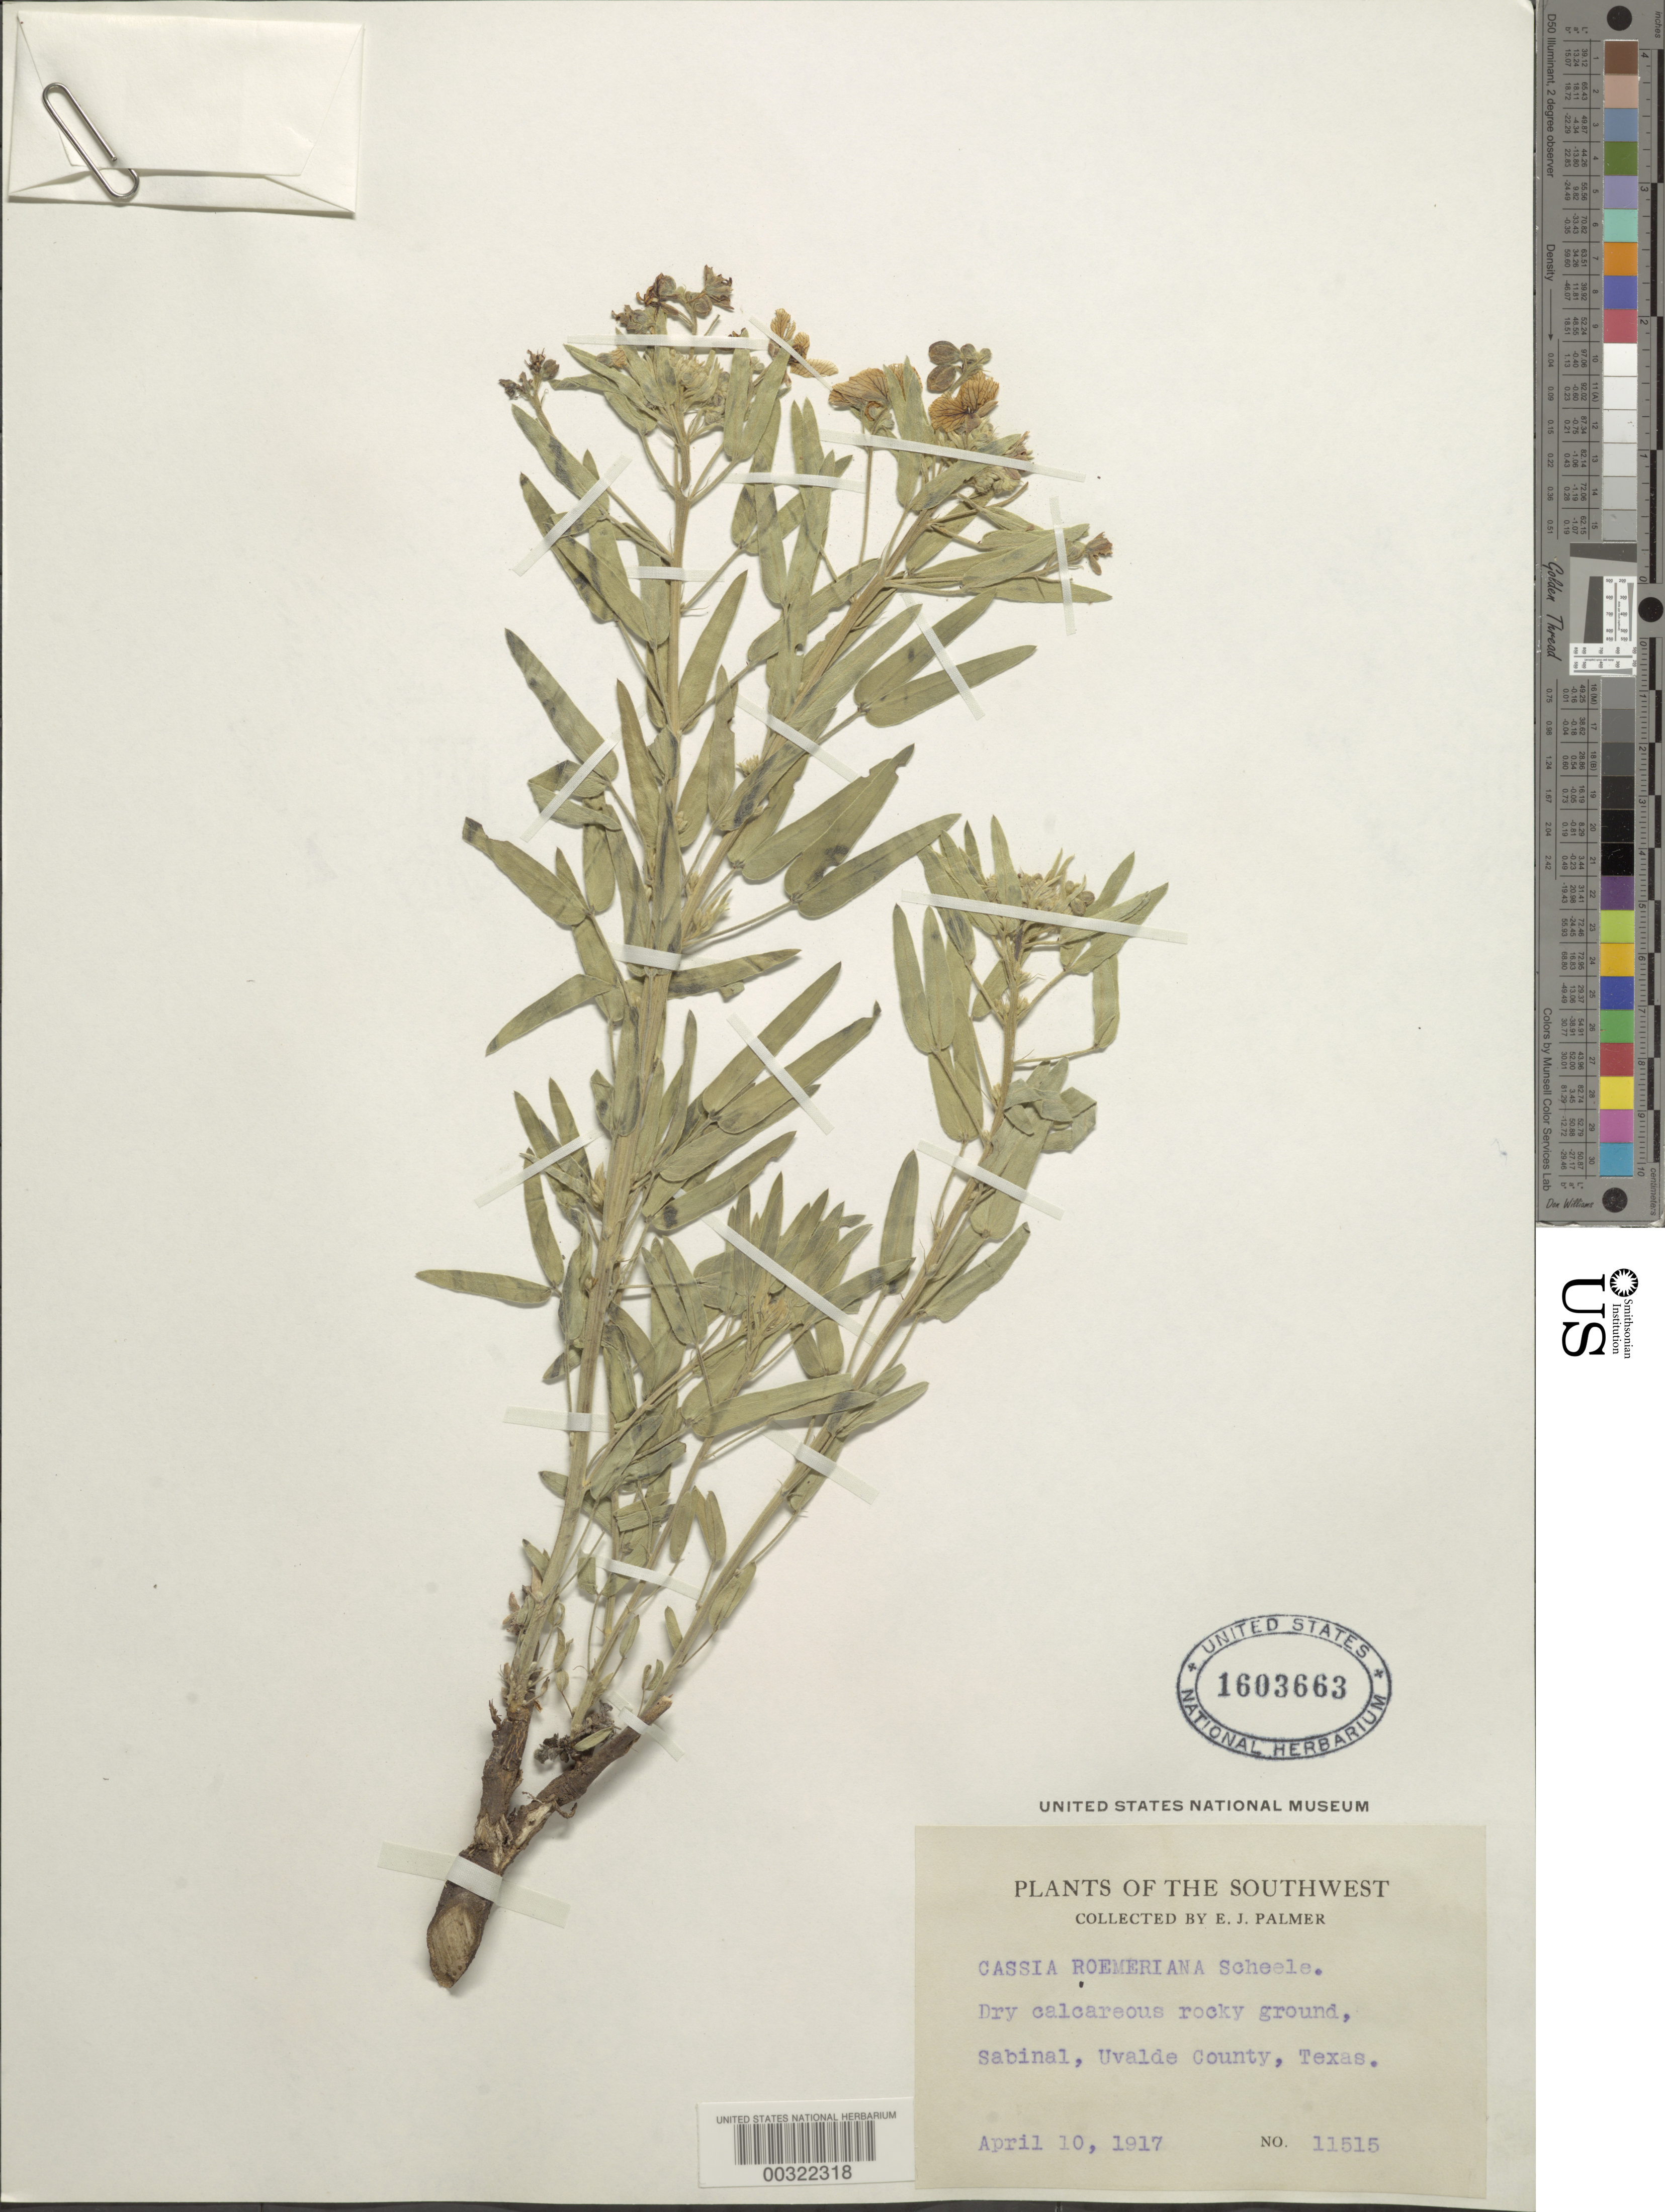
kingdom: Plantae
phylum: Tracheophyta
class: Magnoliopsida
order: Fabales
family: Fabaceae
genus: Senna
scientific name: Senna roemeriana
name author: (Scheele) H.S. Irwin & Barneby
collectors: E. J. Palmer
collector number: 11515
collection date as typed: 10 Apr 1917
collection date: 1917-04-10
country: United States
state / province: Texas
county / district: Uvalde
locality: Sabinal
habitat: Dry calcareous rocky ground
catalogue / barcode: US 1603663